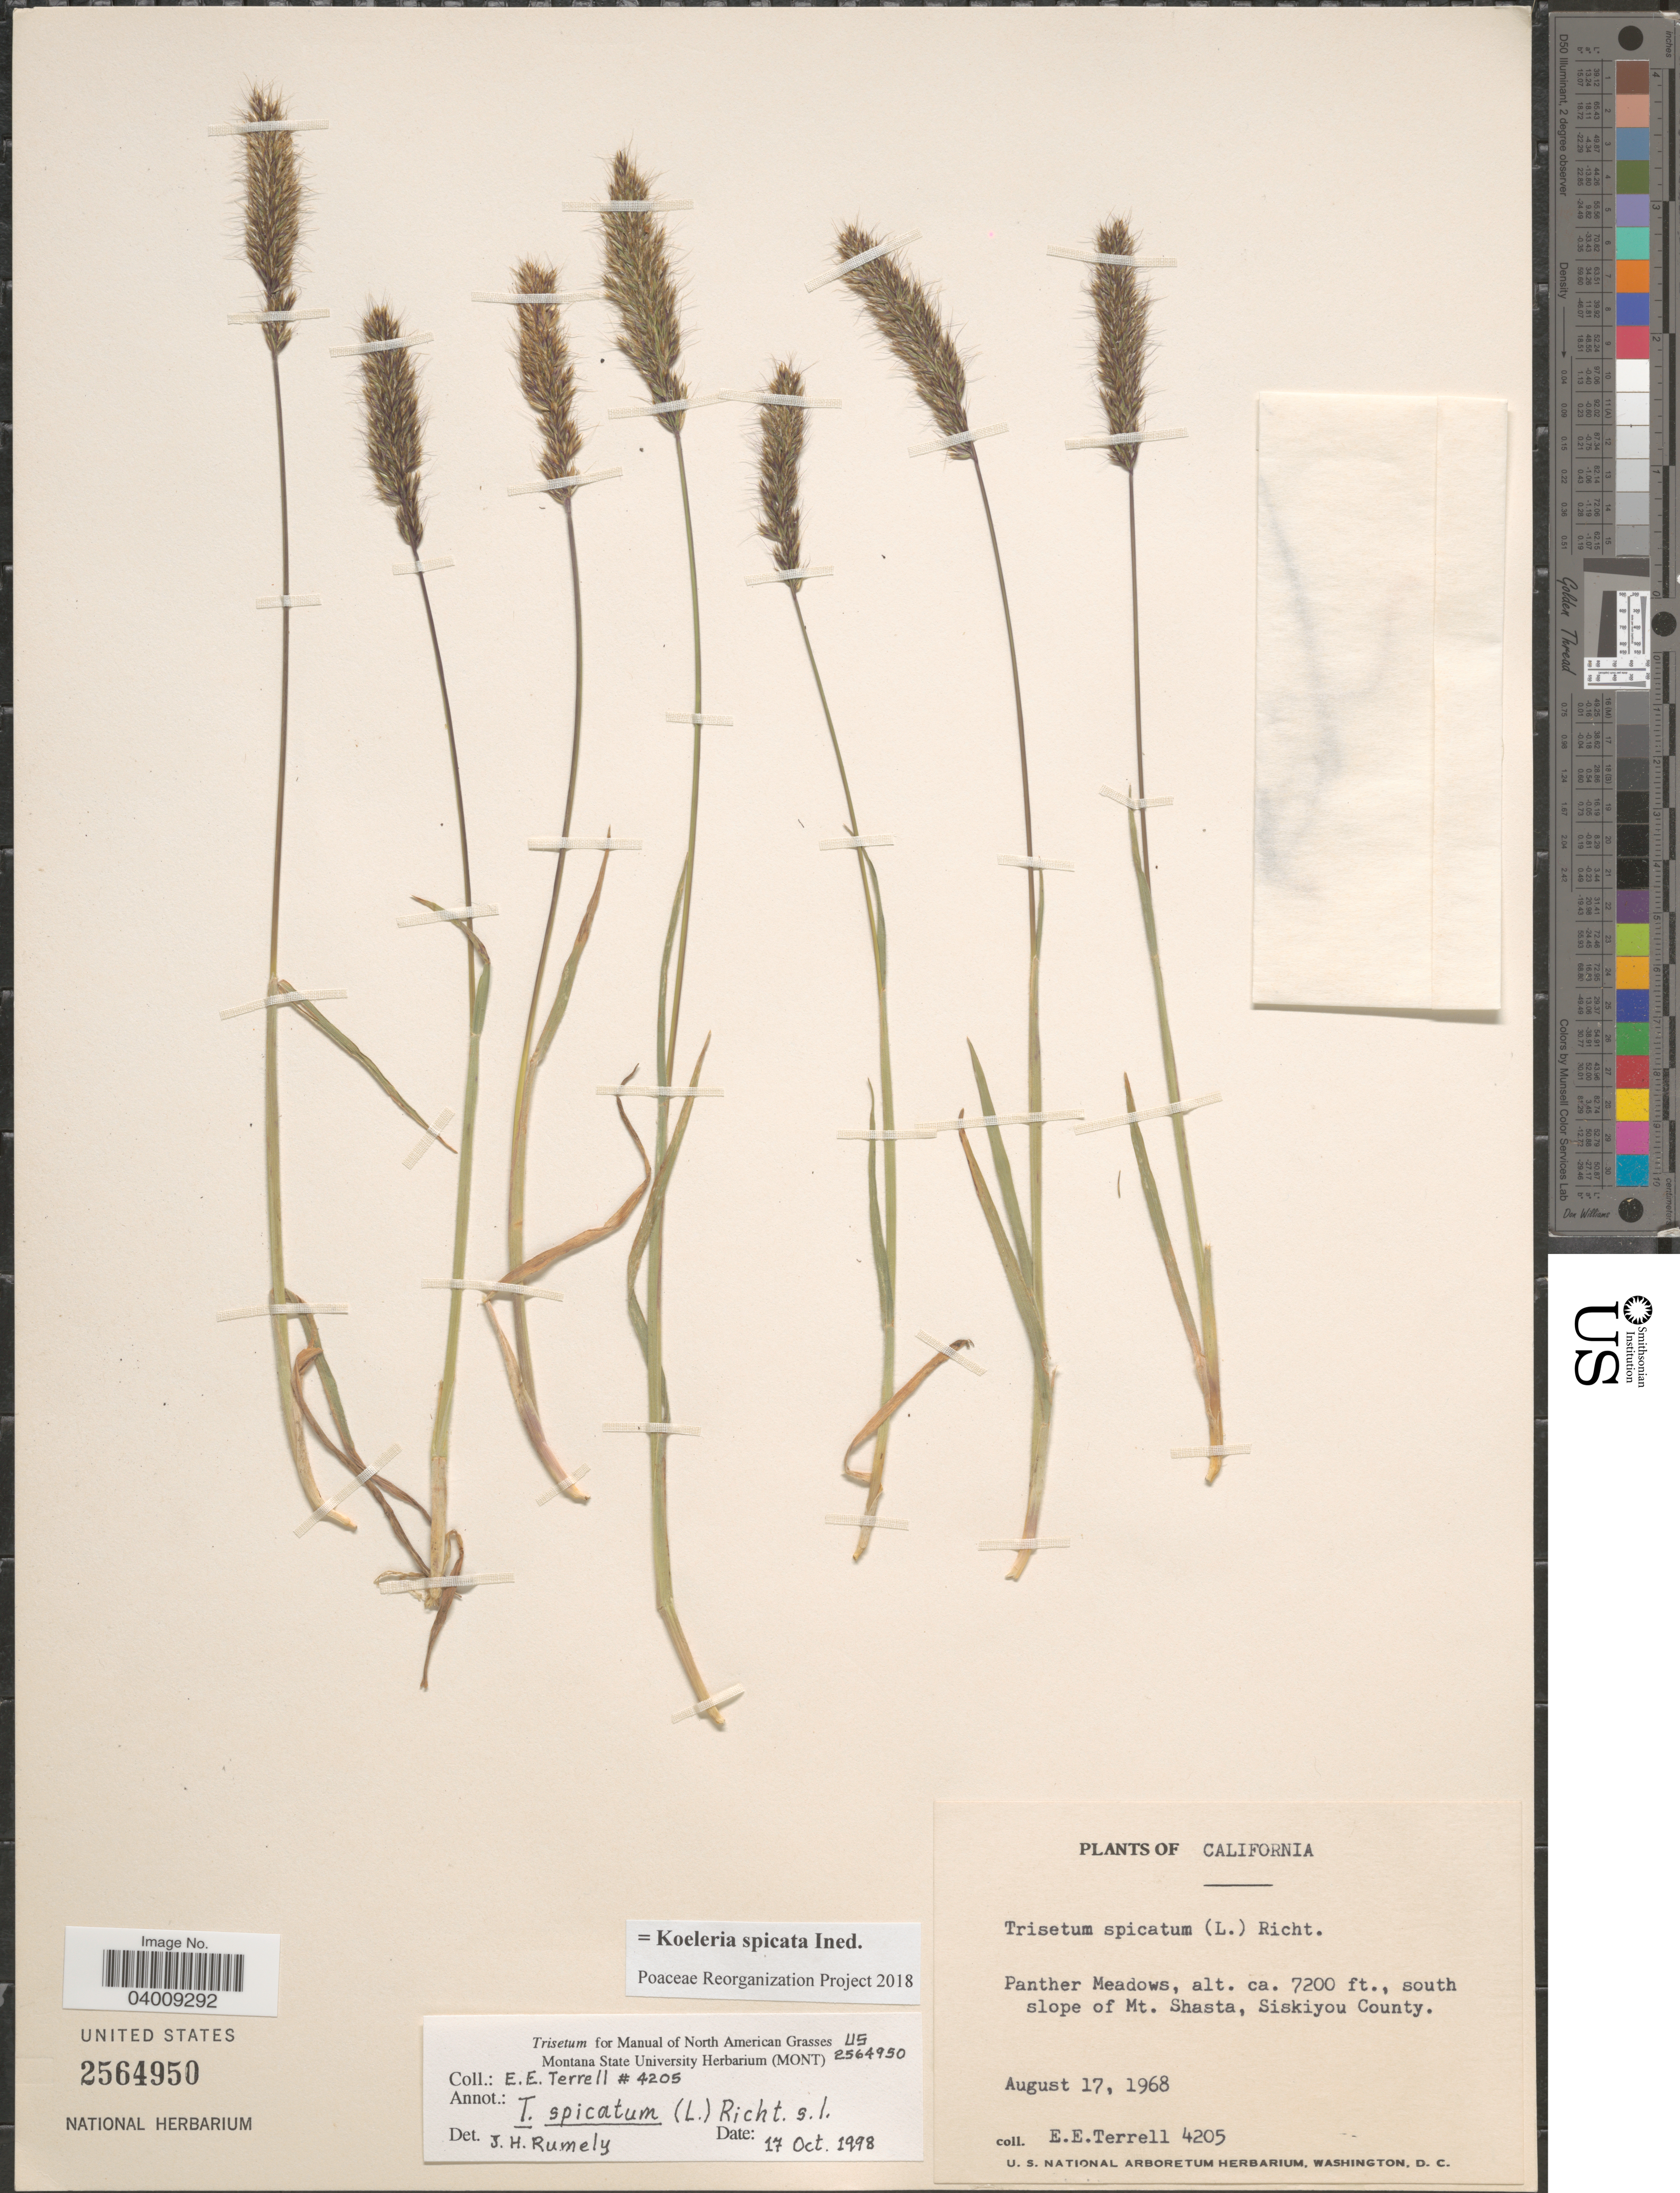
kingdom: Plantae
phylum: Tracheophyta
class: Liliopsida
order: Poales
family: Poaceae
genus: Koeleria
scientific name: Koeleria spicata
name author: (L.) Barberá et al.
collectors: E. E. Terrell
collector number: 4205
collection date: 1968-08-17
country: United States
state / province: California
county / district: Siskiyou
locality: Panther Meadows, south slope of Mt. Shasta, Siskiyou County.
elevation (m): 2195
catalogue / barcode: US 2564950